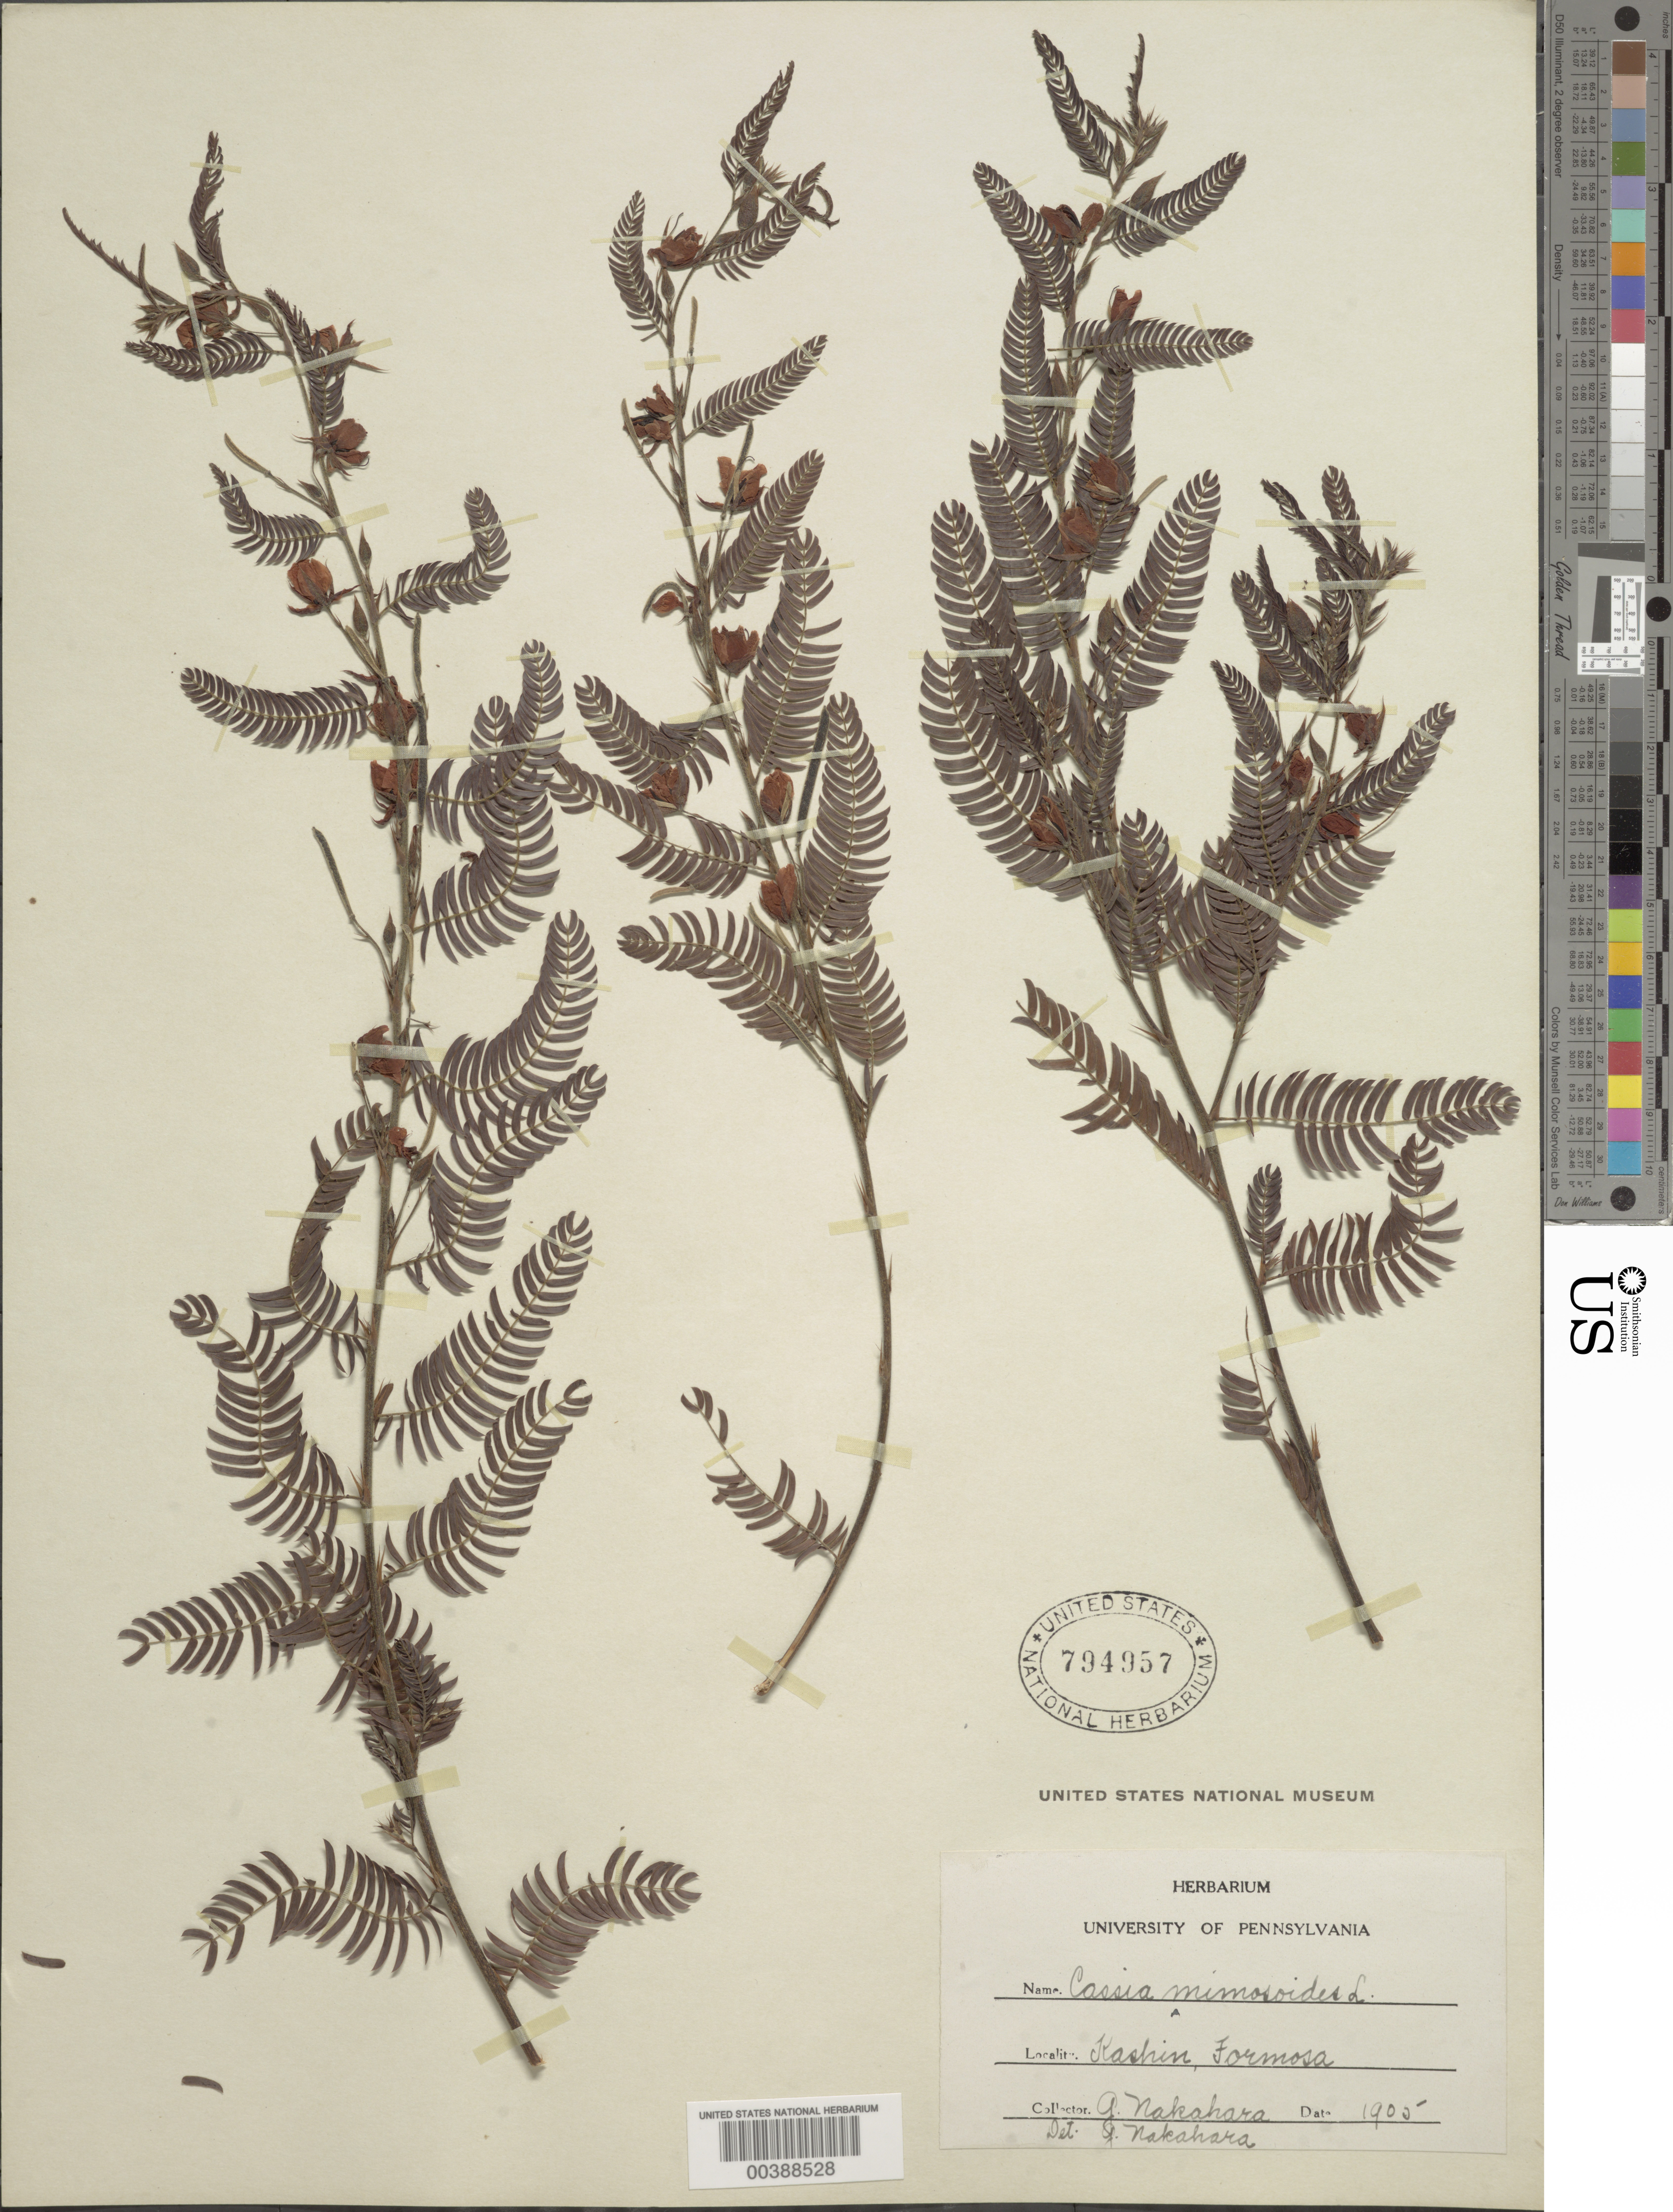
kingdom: Plantae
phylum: Tracheophyta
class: Magnoliopsida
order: Fabales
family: Fabaceae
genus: Chamaecrista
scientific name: Chamaecrista mimosoides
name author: (L.) Greene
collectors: G. Nakahara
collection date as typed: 1905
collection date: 1905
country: Taiwan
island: Taiwan [Formosa]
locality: Kashin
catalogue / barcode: US 794957